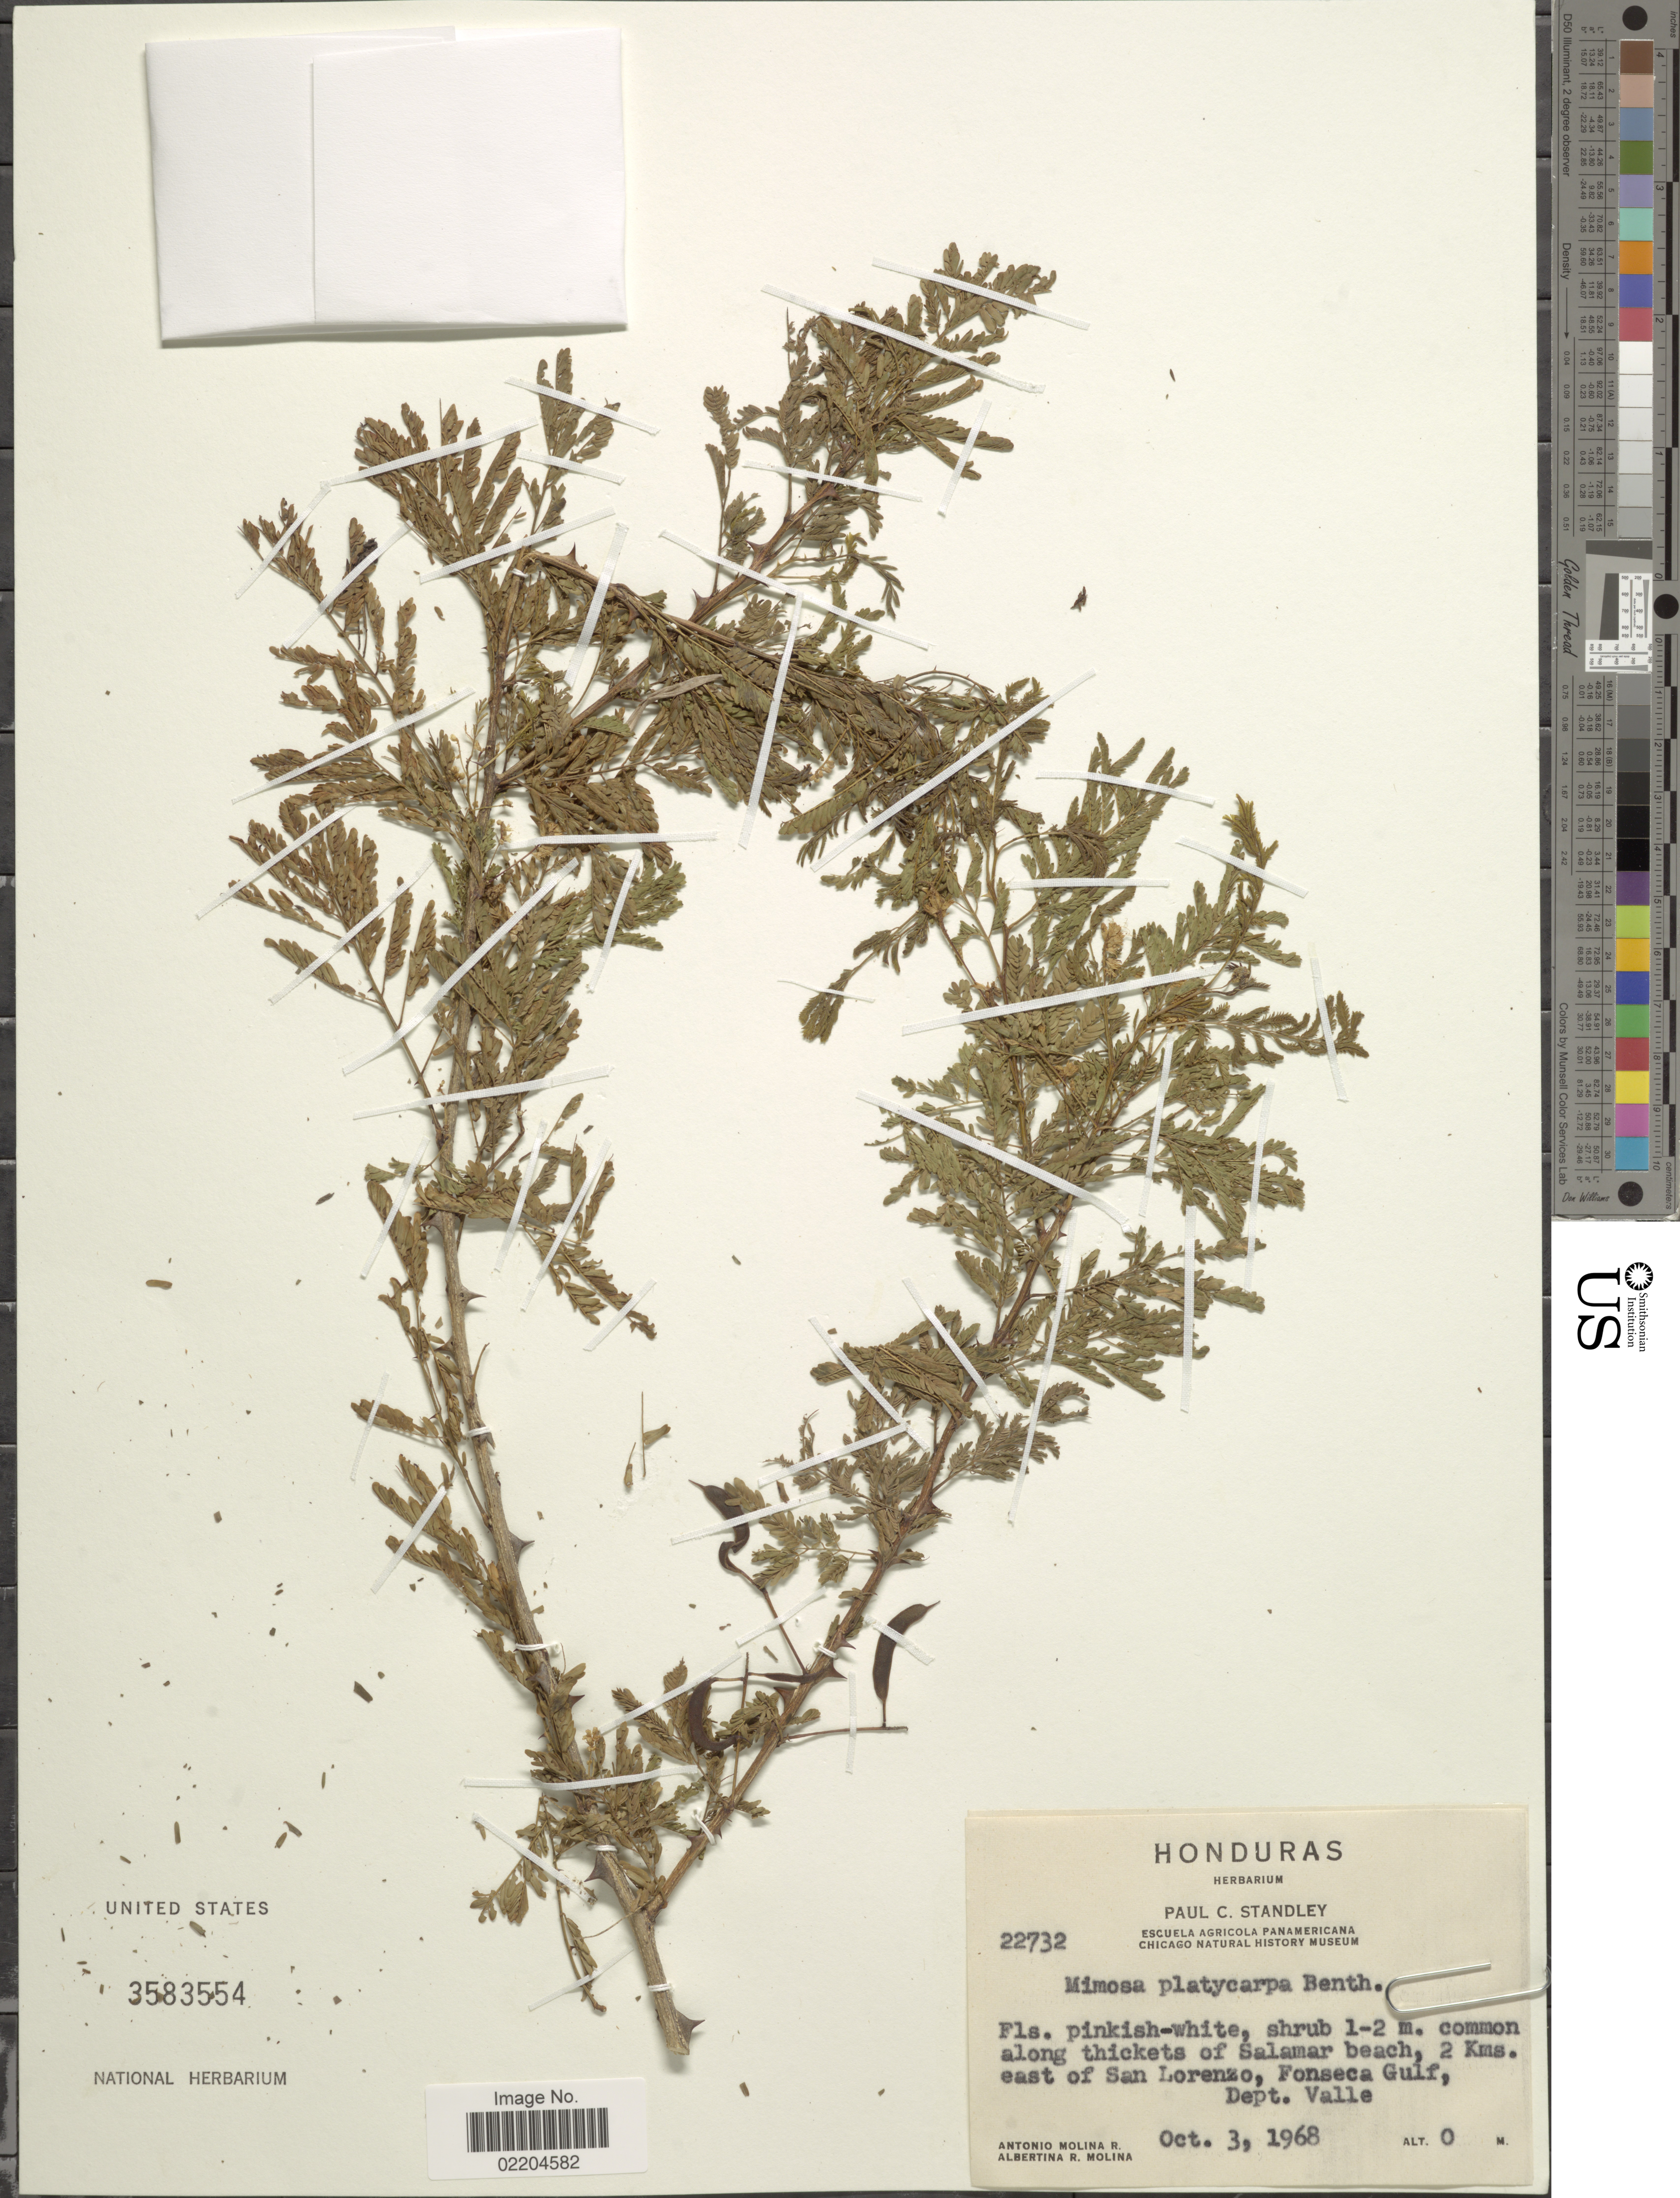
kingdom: Plantae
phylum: Tracheophyta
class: Magnoliopsida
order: Fabales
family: Fabaceae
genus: Mimosa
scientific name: Mimosa platycarpa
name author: Benth.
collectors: A. Molina R.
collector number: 22732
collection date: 1968-10-03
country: Honduras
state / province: Valle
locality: Along thickets of Salamar beach, 2 Kms east of San Lorenzo, Fonseca Gulf, Dept. Valle.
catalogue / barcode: US 3583554